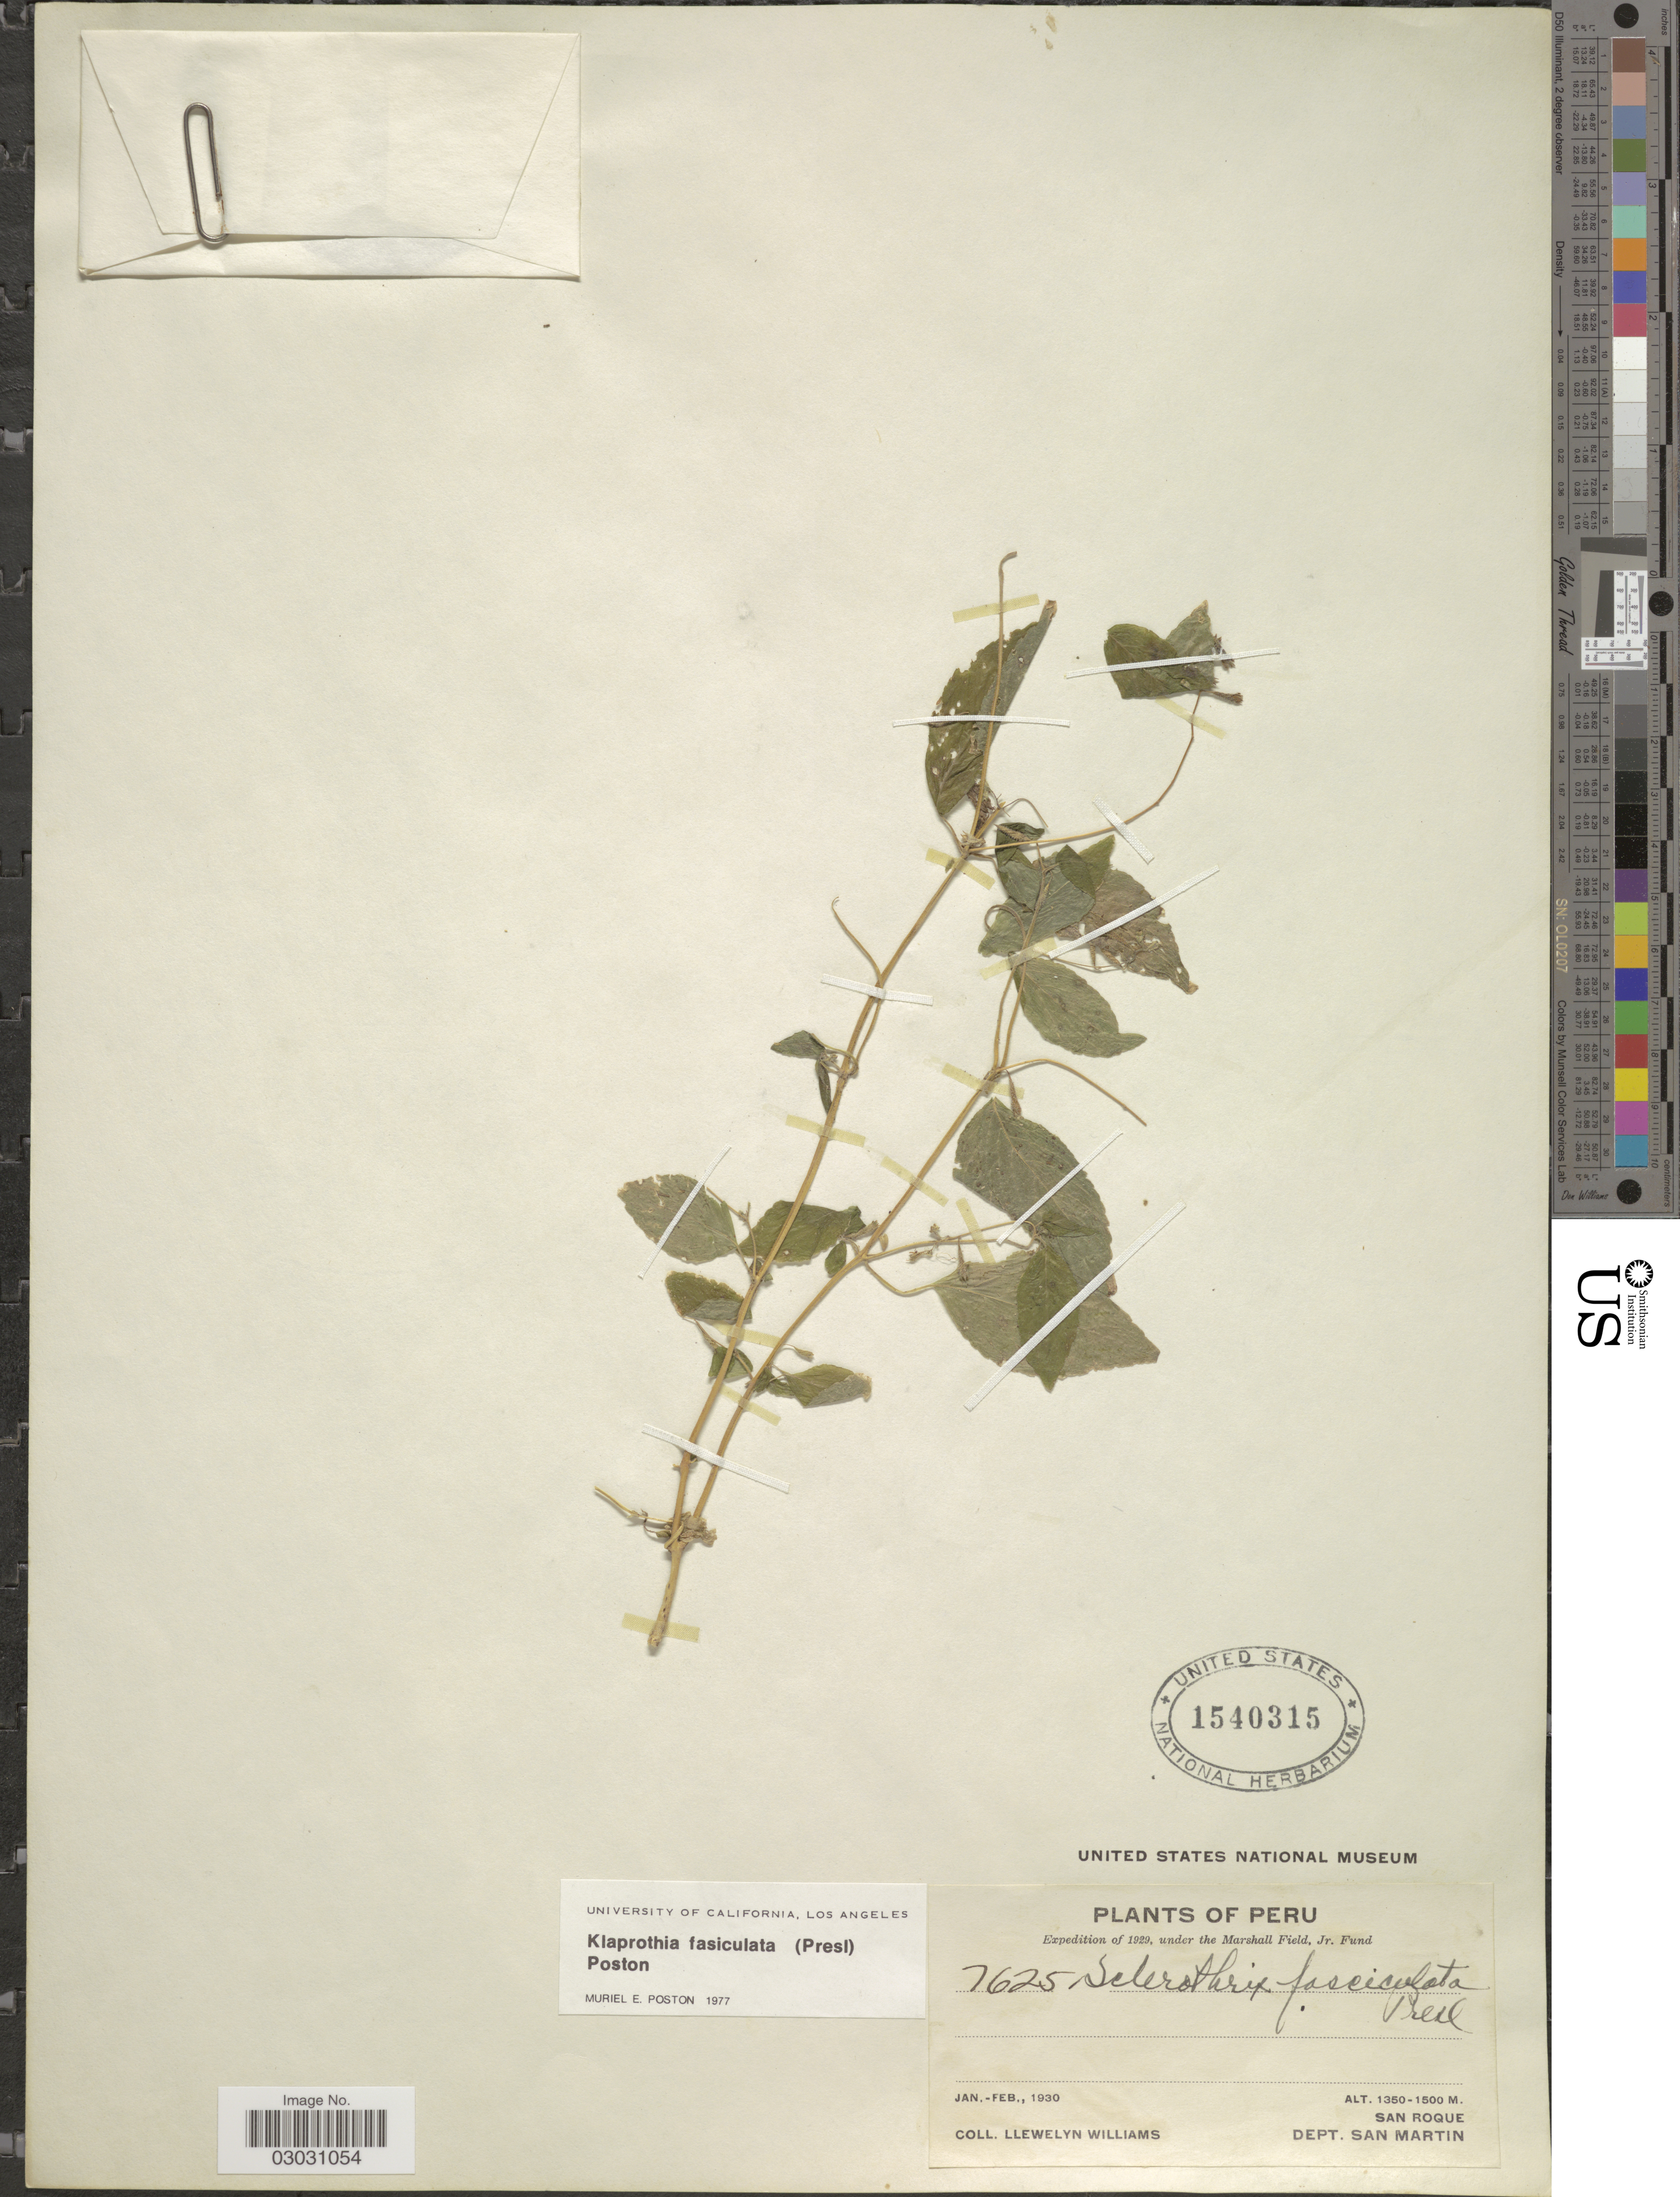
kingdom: Plantae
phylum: Tracheophyta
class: Magnoliopsida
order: Cornales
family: Loasaceae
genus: Klaprothia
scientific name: Klaprothia fasciculata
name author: (C. Presl) Poston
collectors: Ll. Williams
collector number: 7625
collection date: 1930-01/1930-02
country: Peru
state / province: San Martín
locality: San Roque, Dept. San Martin.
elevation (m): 1350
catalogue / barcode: US 1540315